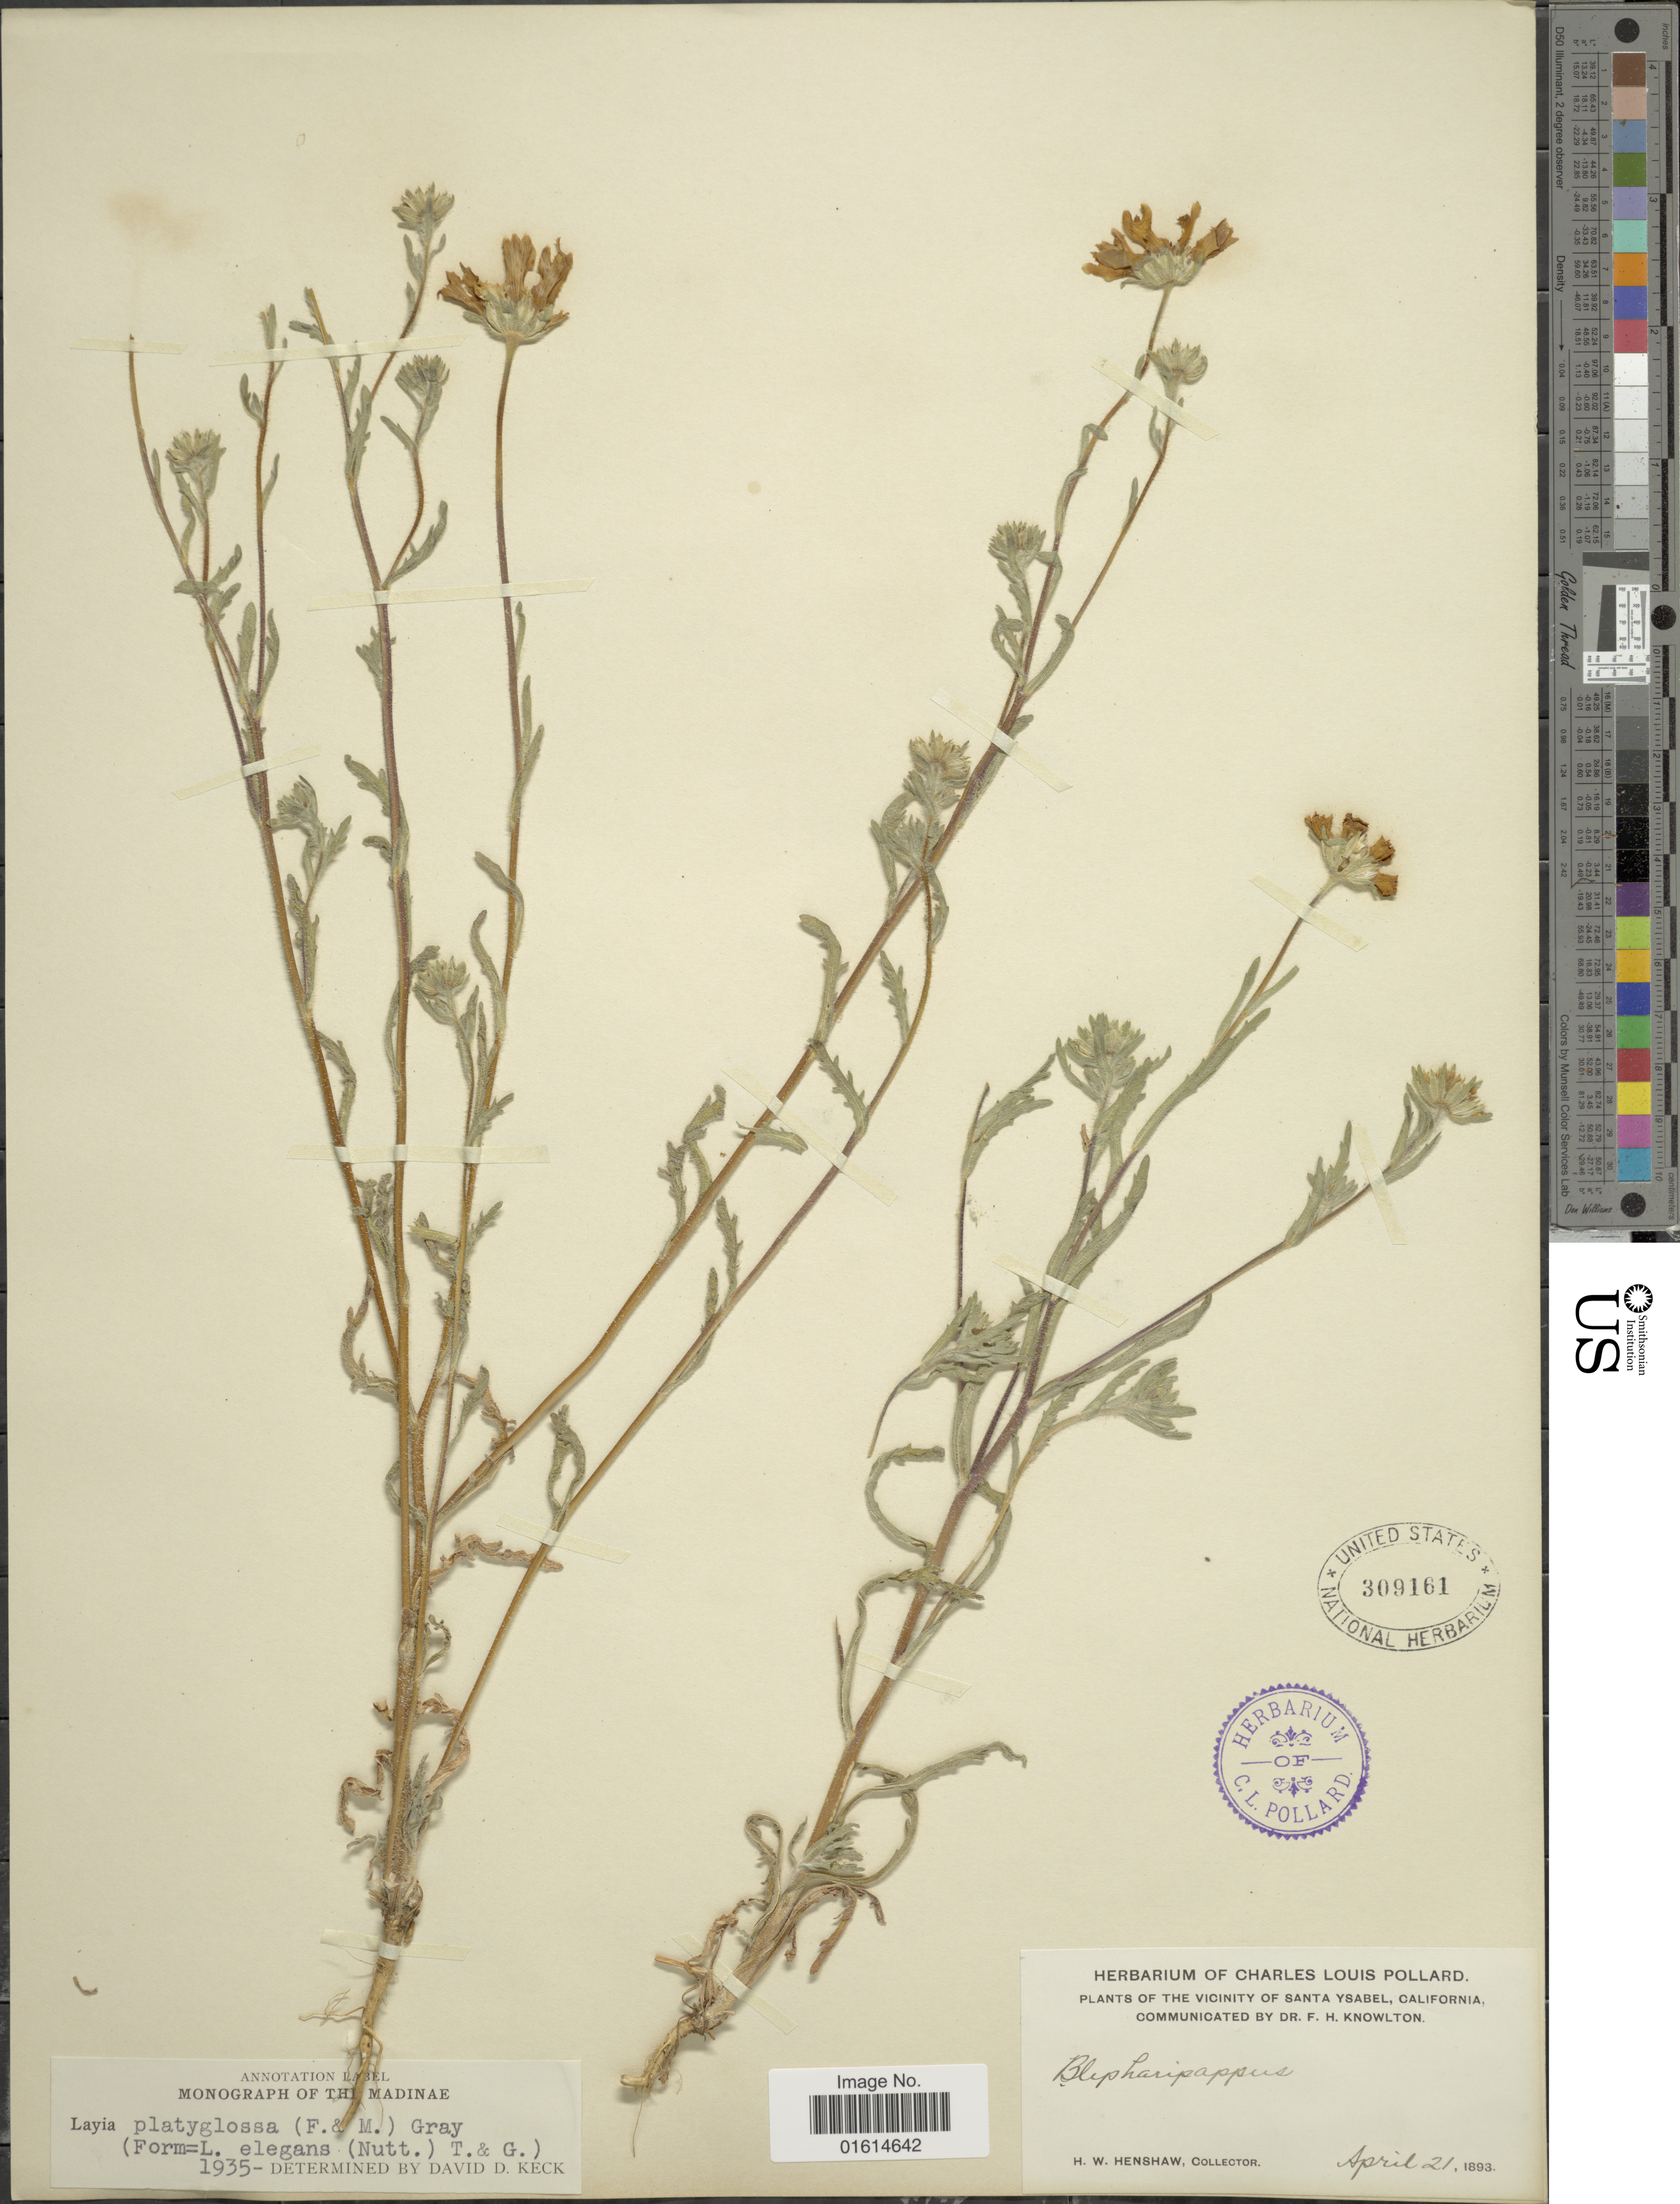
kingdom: Plantae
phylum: Tracheophyta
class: Magnoliopsida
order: Asterales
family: Asteraceae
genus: Layia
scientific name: Layia platyglossa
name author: (Fisch.) A. Gray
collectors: H. Henshaw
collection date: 1893-04-21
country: United States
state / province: California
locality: Vicinity of Santa Ysabel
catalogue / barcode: US 309161